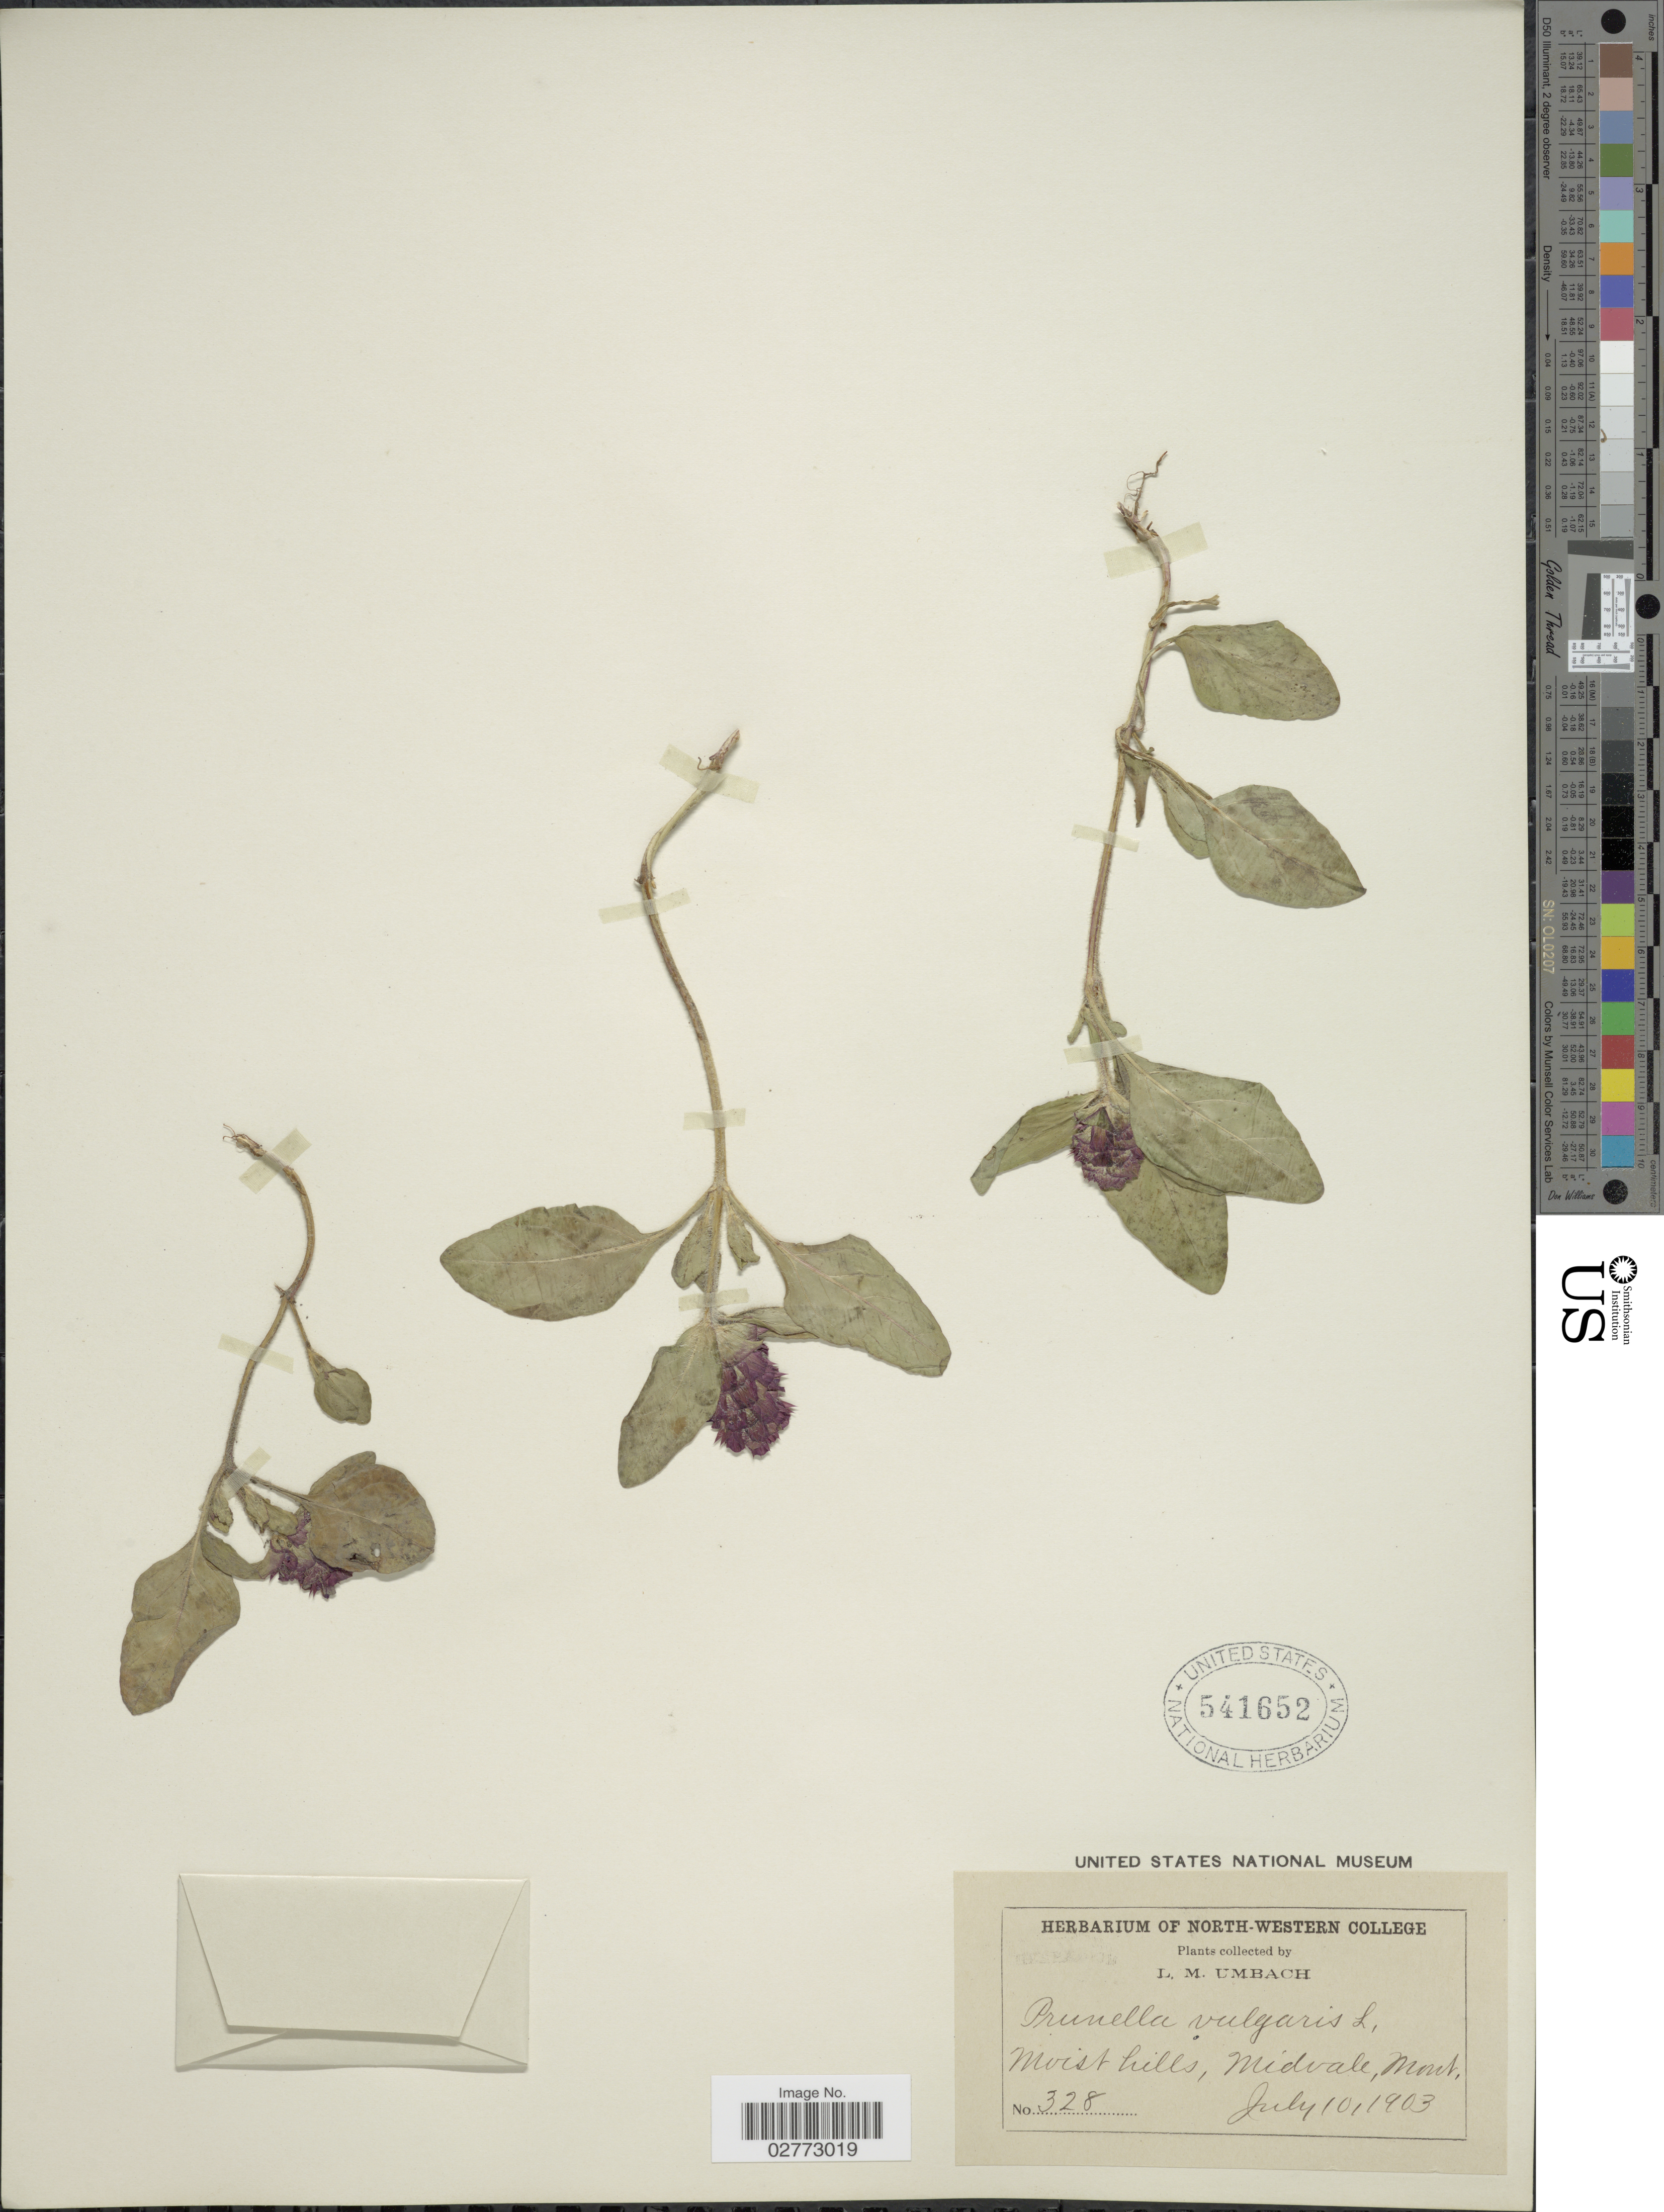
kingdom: Plantae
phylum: Tracheophyta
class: Magnoliopsida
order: Lamiales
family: Lamiaceae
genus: Prunella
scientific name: Prunella vulgaris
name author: L.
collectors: L. M. Umbach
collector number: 328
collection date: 1903-07-10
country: United States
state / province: Montana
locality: Moist hills, Midvale.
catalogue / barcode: US 541652